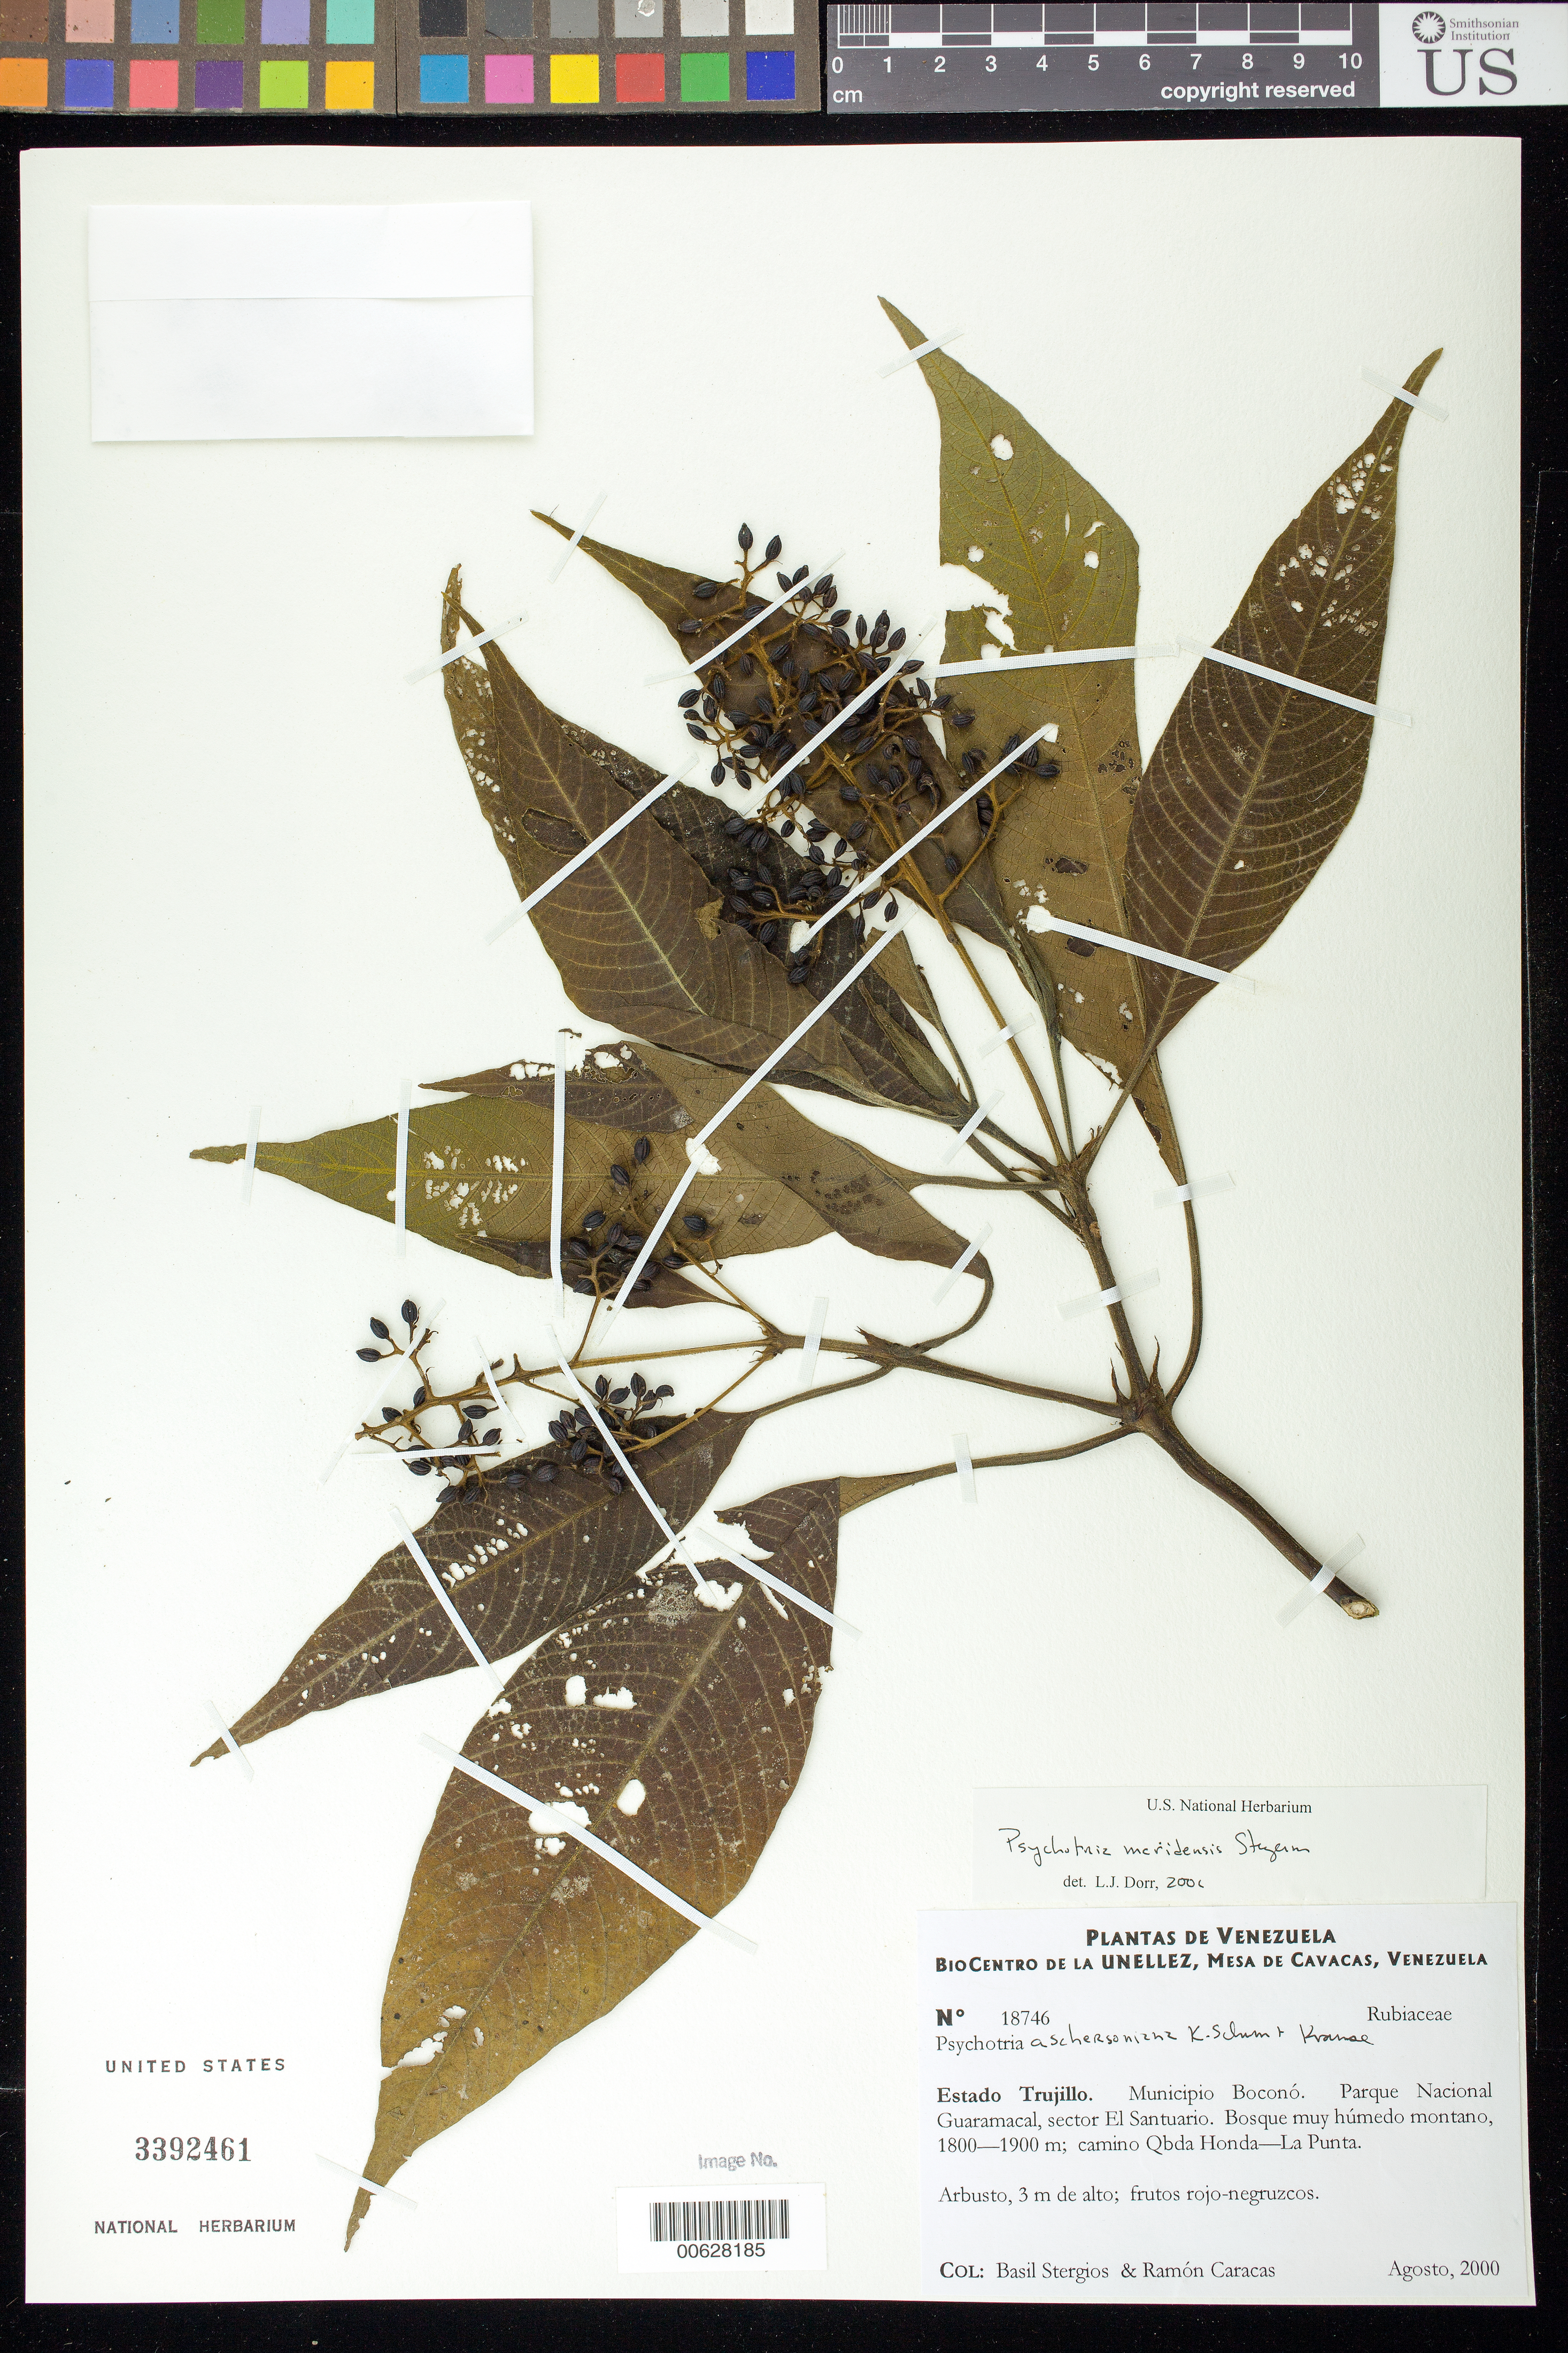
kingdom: Plantae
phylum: Tracheophyta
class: Magnoliopsida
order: Gentianales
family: Rubiaceae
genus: Psychotria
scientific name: Psychotria meridensis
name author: Steyerm.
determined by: Dorr, L. J., (BOT), Smithsonian Institution - National Museum of Natural History (UNITED STATES)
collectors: B. G. Stergios & R. Caracas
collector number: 18746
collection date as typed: Aug 2000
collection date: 2000-08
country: Venezuela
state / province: Trujillo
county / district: Boconó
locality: Parque Nacional Guaramacal, El Santuarío, Quebrada Honda-La Punta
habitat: Bosque muy húmedo montano.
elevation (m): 1800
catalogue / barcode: US 3392461